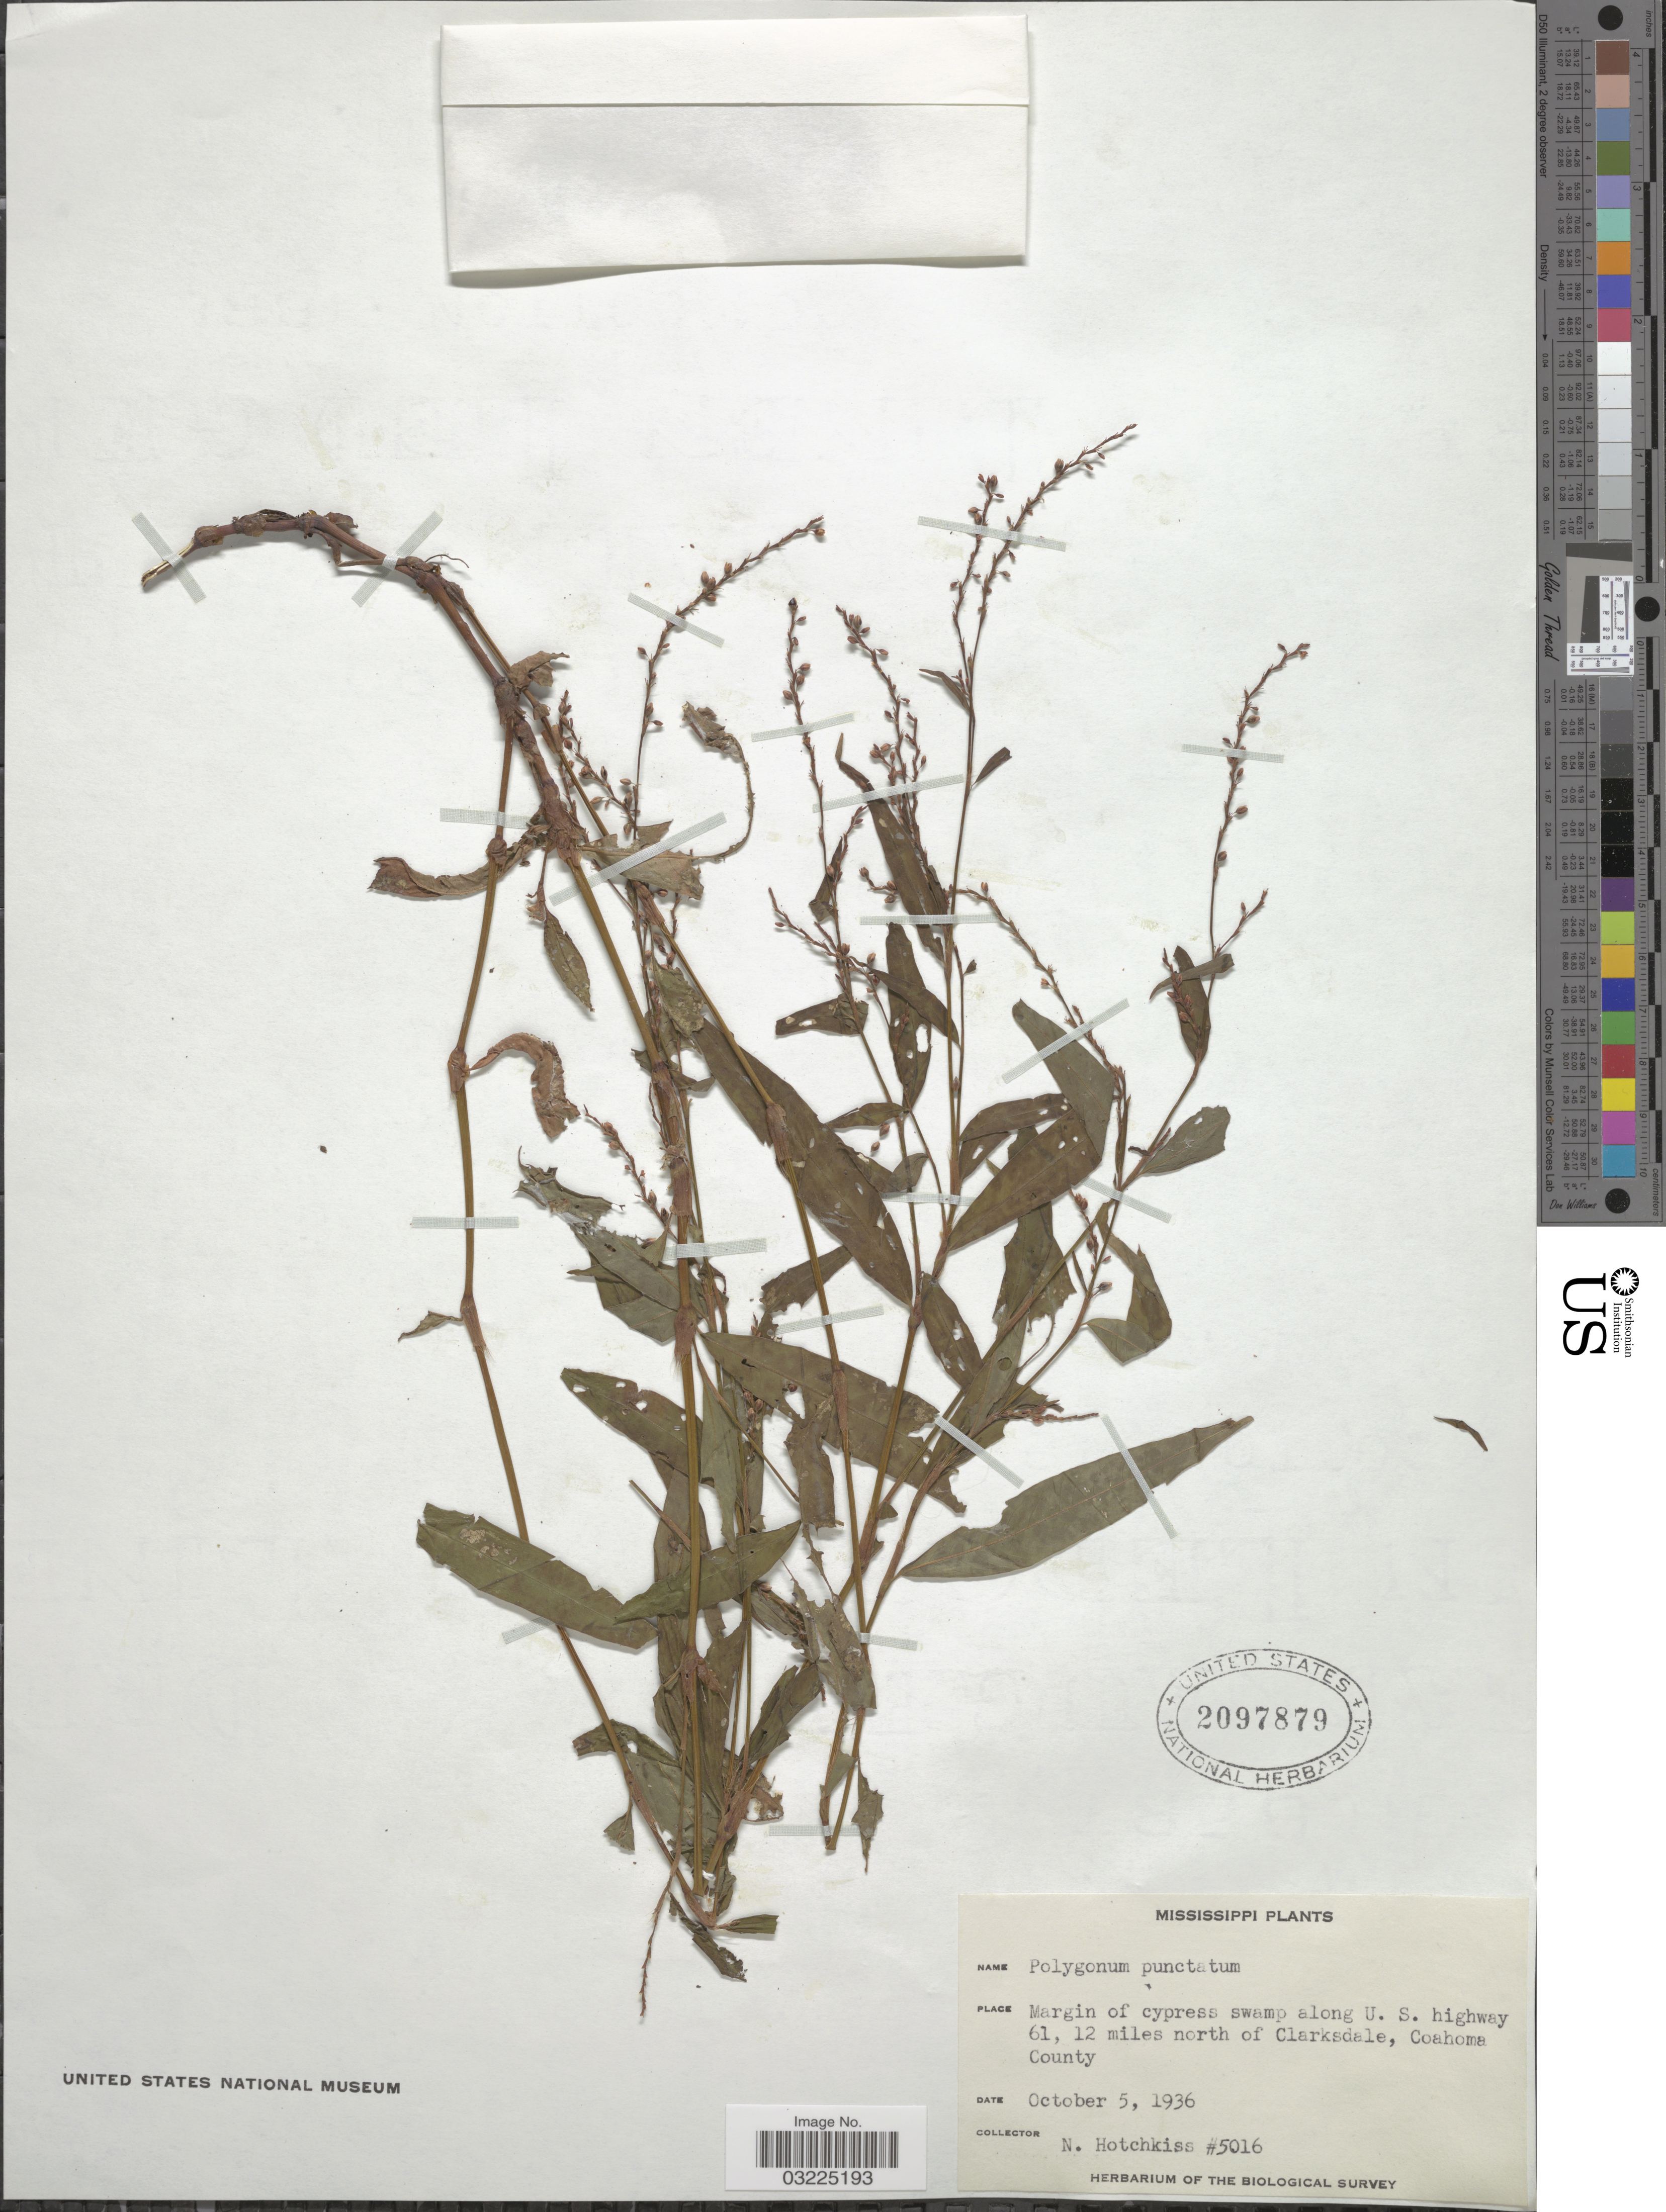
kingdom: Plantae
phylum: Tracheophyta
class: Magnoliopsida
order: Caryophyllales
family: Polygonaceae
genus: Persicaria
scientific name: Persicaria punctata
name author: (Elliott) Small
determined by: Atha, D. E.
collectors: N. Hotchkiss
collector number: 5016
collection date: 1936-10-05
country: United States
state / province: Mississippi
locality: Margin of cypress swamp along U.S. highway 61, 12 miles north of Clarksdale, Coahoma County.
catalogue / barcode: US 2097879